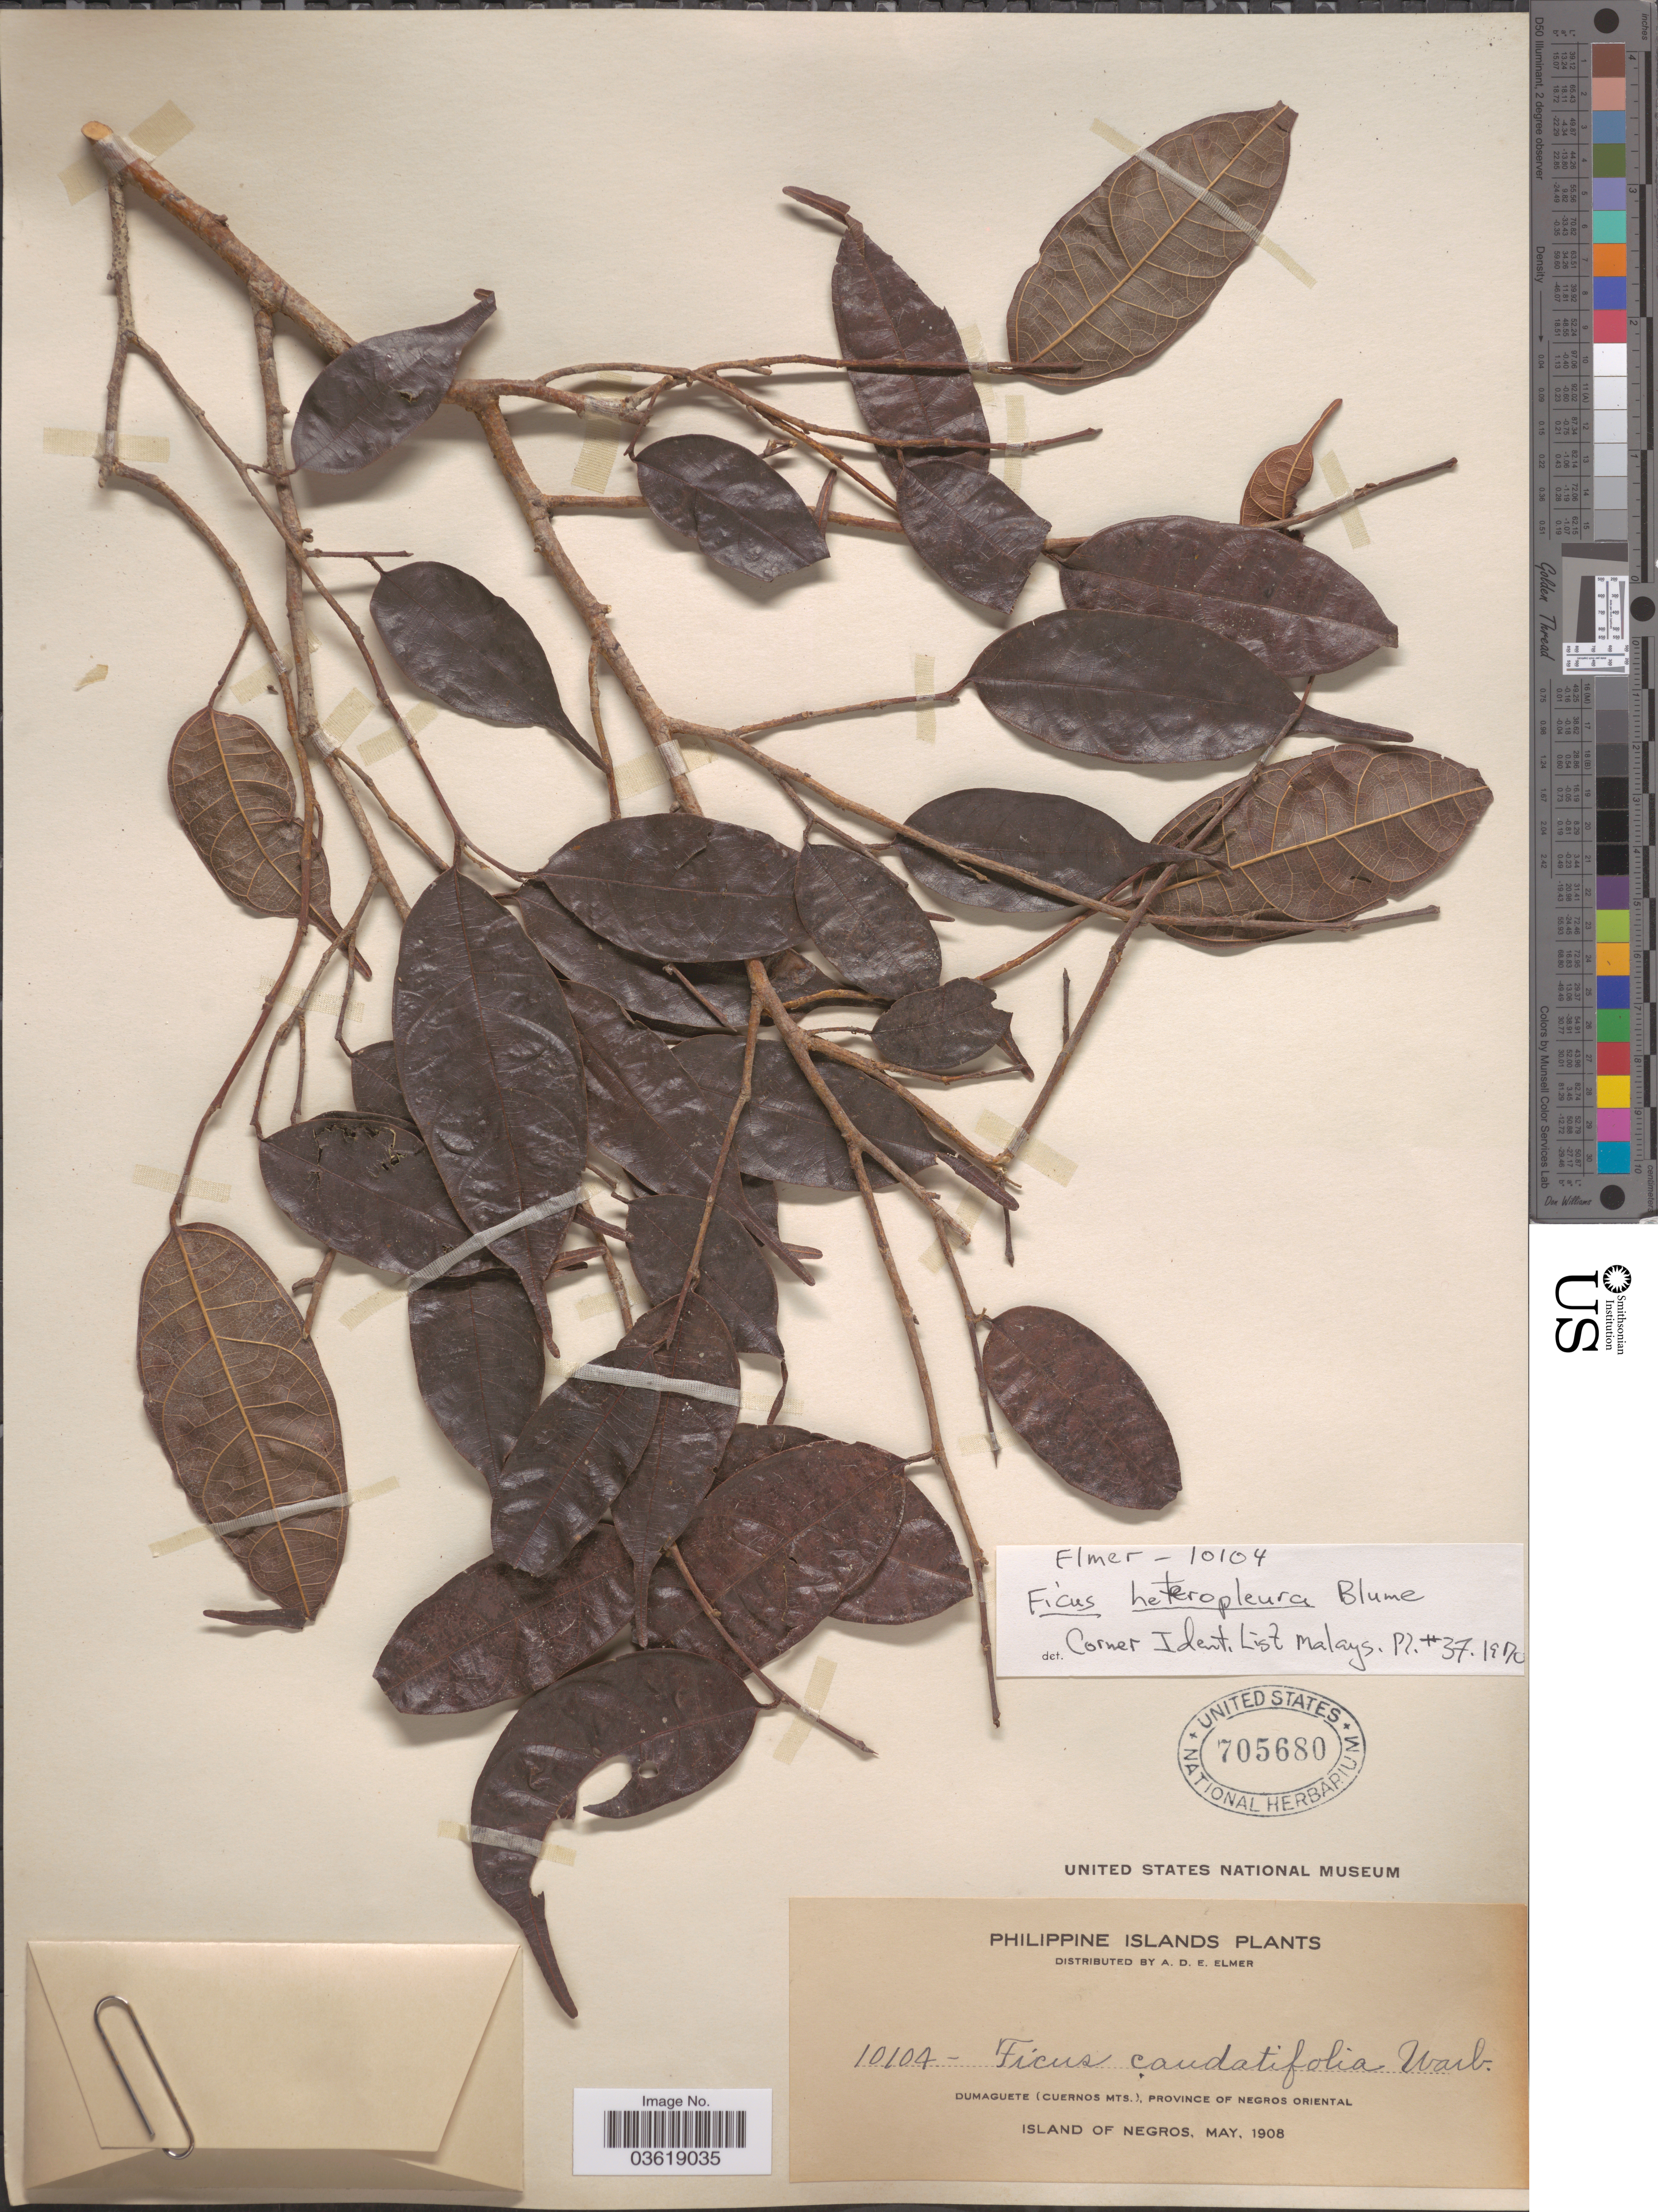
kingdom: Plantae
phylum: Tracheophyta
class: Magnoliopsida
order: Rosales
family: Moraceae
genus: Ficus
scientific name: Ficus heteropleura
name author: Blume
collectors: A. D. E. Elmer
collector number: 10104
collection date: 1908-05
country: Philippines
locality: Philippine Islands. Dumaguete (Cuernos Mts.), Province of Negros Oriental. Island of Negros.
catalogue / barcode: US 705680